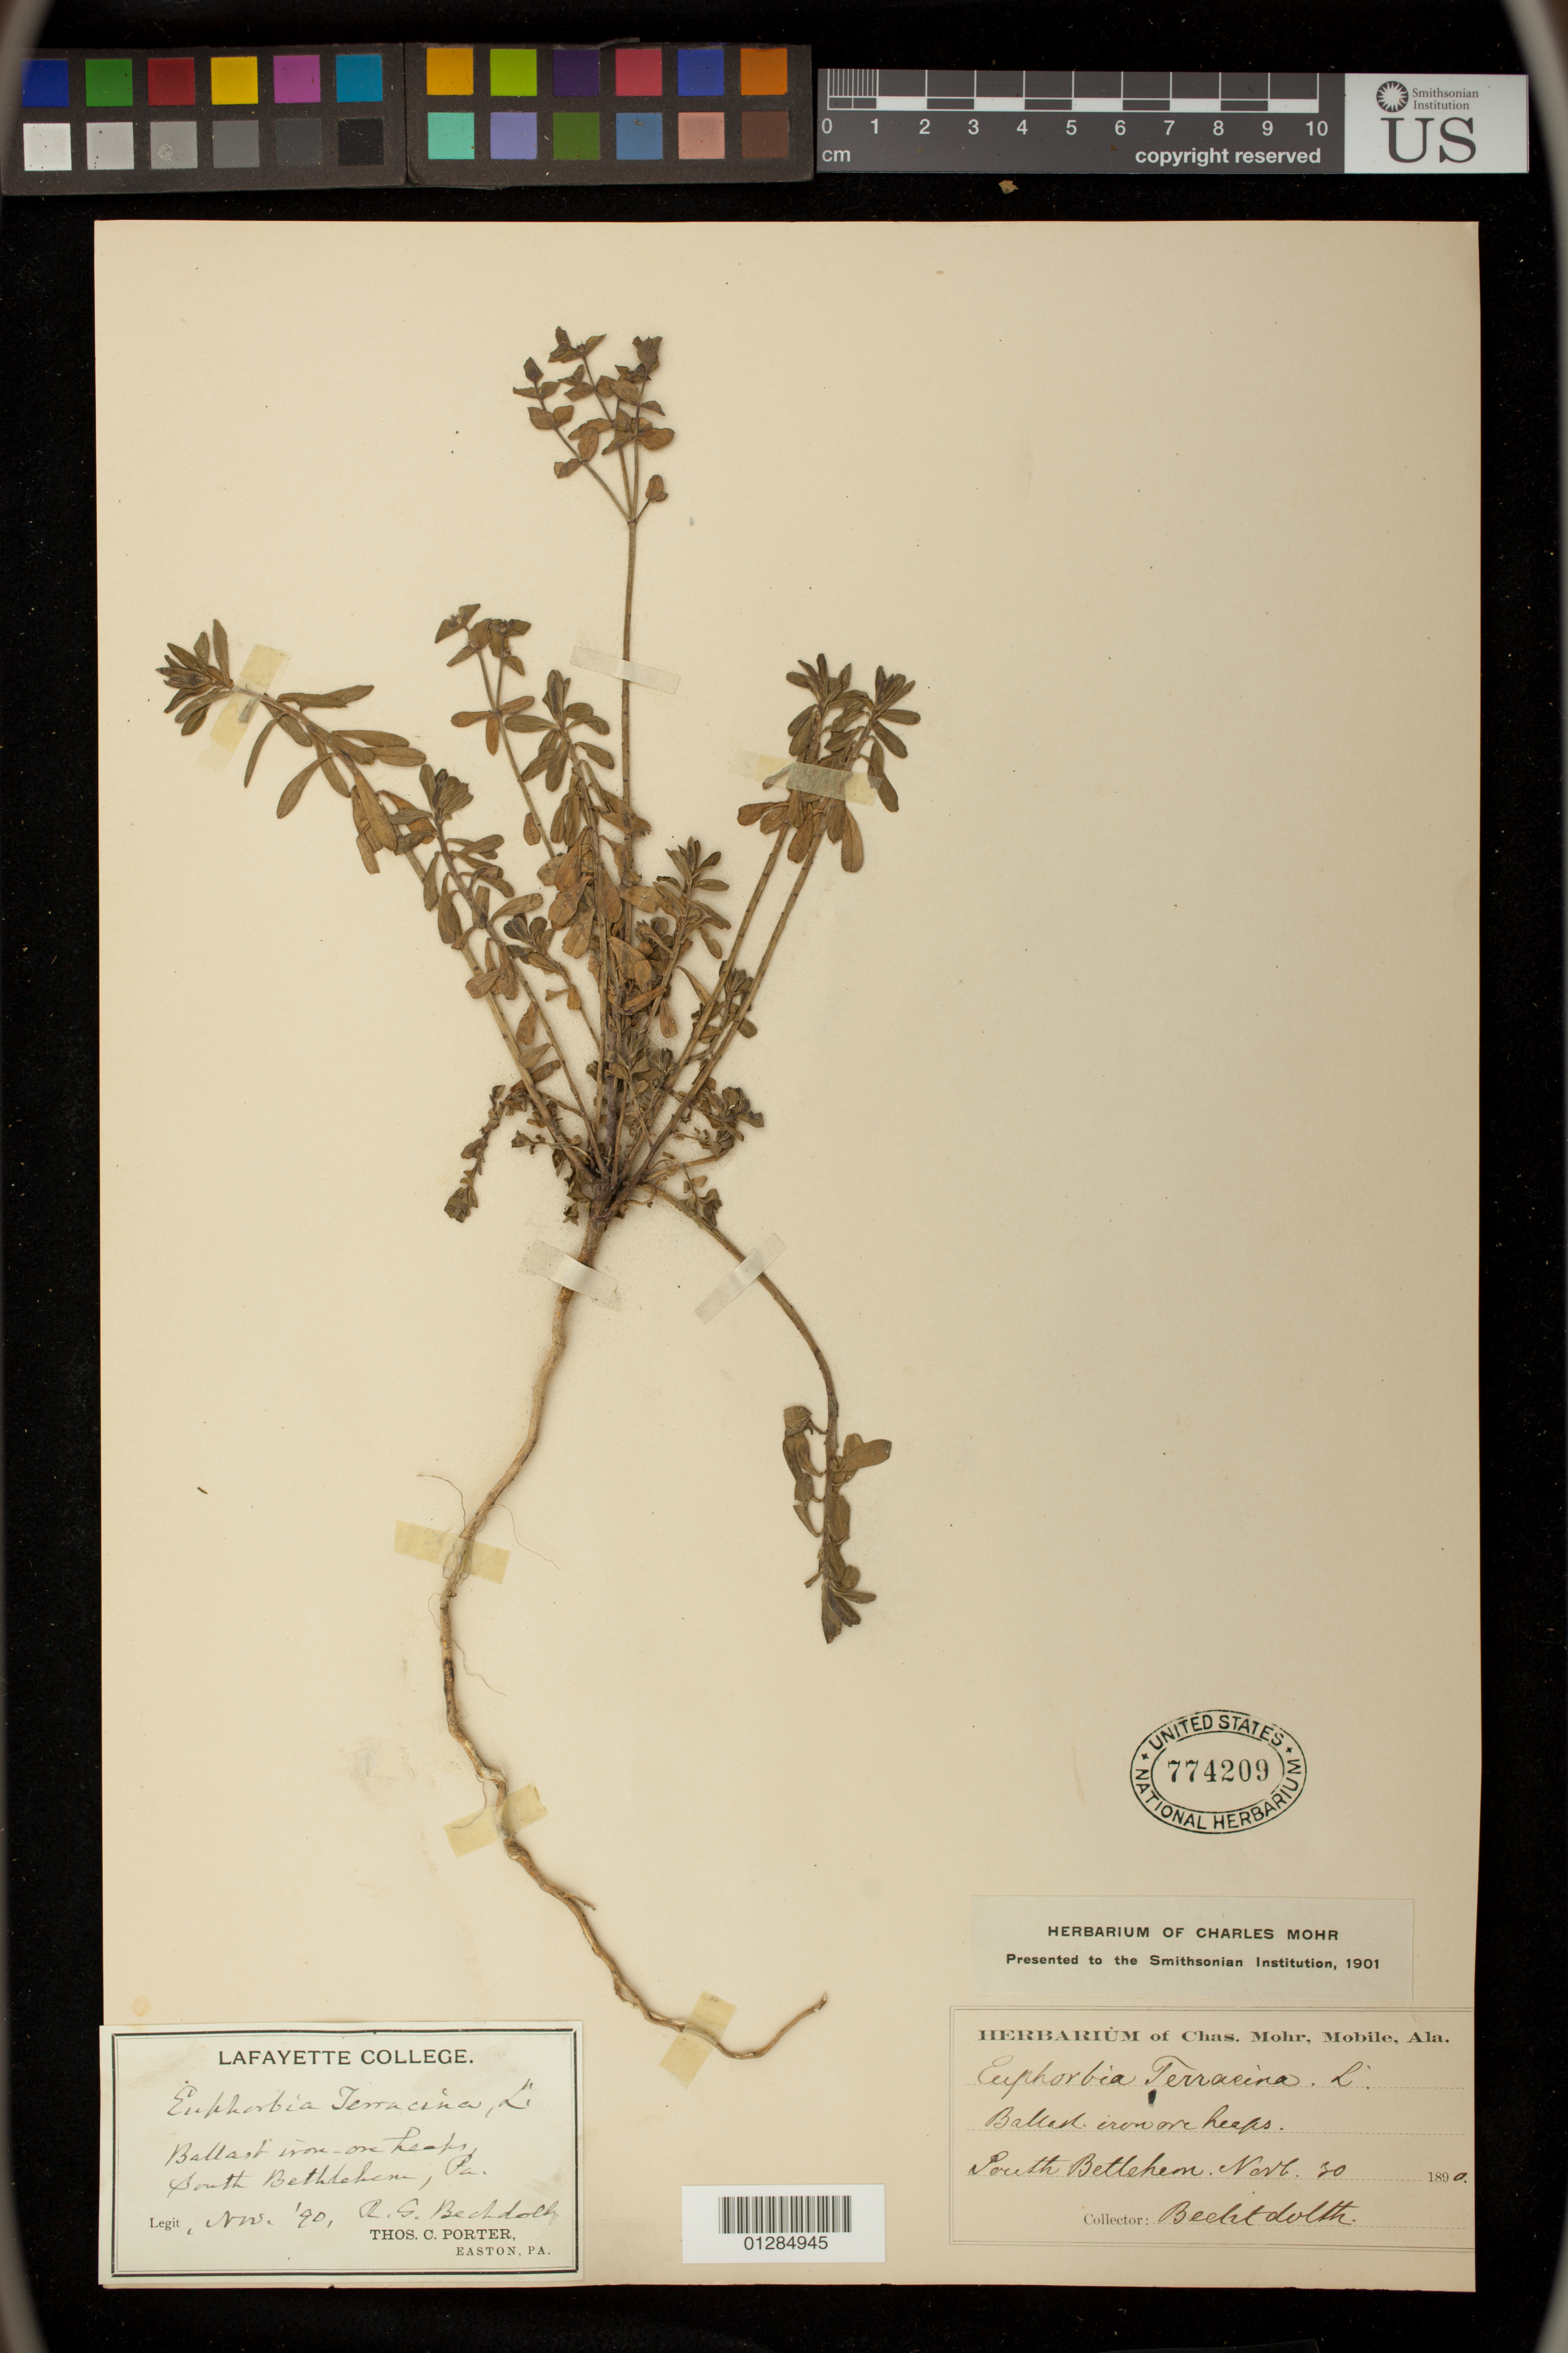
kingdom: Plantae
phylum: Tracheophyta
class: Magnoliopsida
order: Malpighiales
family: Euphorbiaceae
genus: Euphorbia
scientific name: Euphorbia terracina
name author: L.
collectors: R. Bechdolt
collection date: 1890-11-30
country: United States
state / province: Pennsylvania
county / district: Armstrong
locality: South Bethlehem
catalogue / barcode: US 774209